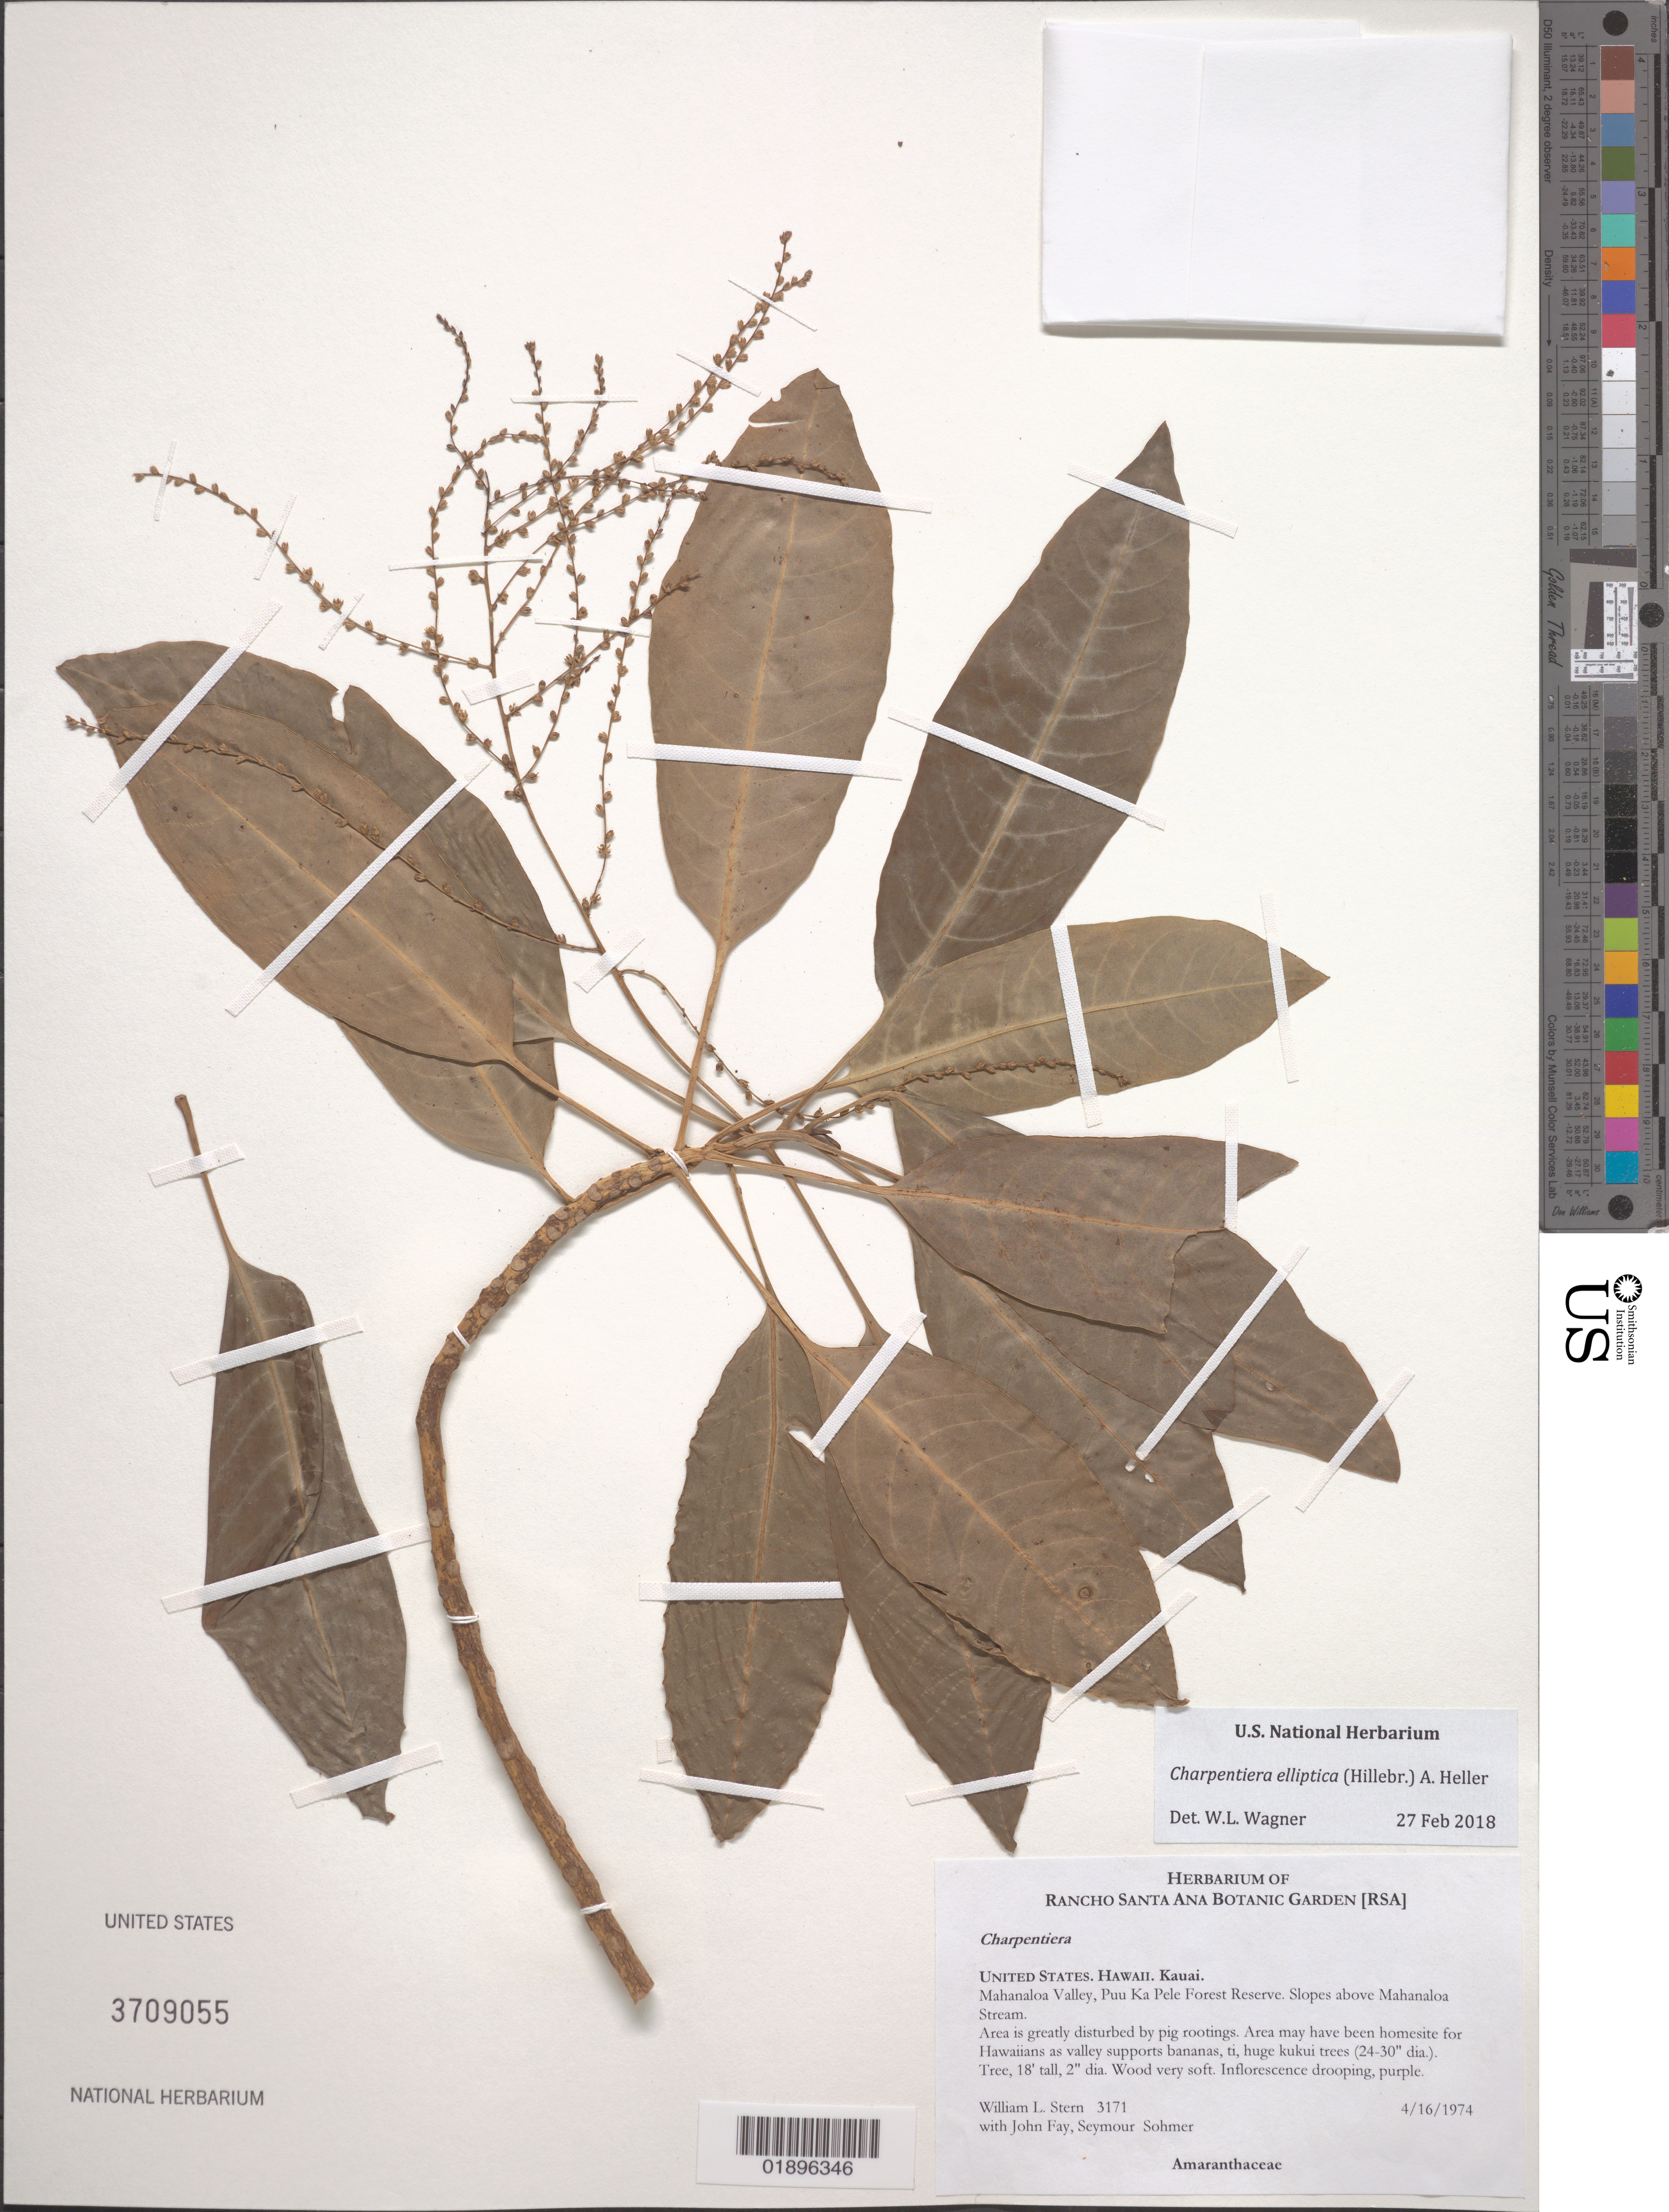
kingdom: Plantae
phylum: Tracheophyta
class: Magnoliopsida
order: Caryophyllales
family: Amaranthaceae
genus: Charpentiera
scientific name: Charpentiera elliptica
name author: (Hillebr.) A. Heller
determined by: Wagner, W. L., (BOT), Smithsonian Institution - National Museum of Natural History (UNITED STATES)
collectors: W. L. Stern & J. Fay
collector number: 3171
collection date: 1974-04-16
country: United States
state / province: Hawaii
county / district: Kauai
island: Kaua'i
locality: Mahanaloa Valley, Pu'u Ka Pele Forest Reserve, slopes above Mahanaloa Stream.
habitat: Area is greatly disturbed by pig rootings. Area may have been homesite for Hawaiians.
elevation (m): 550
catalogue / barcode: US 3709055